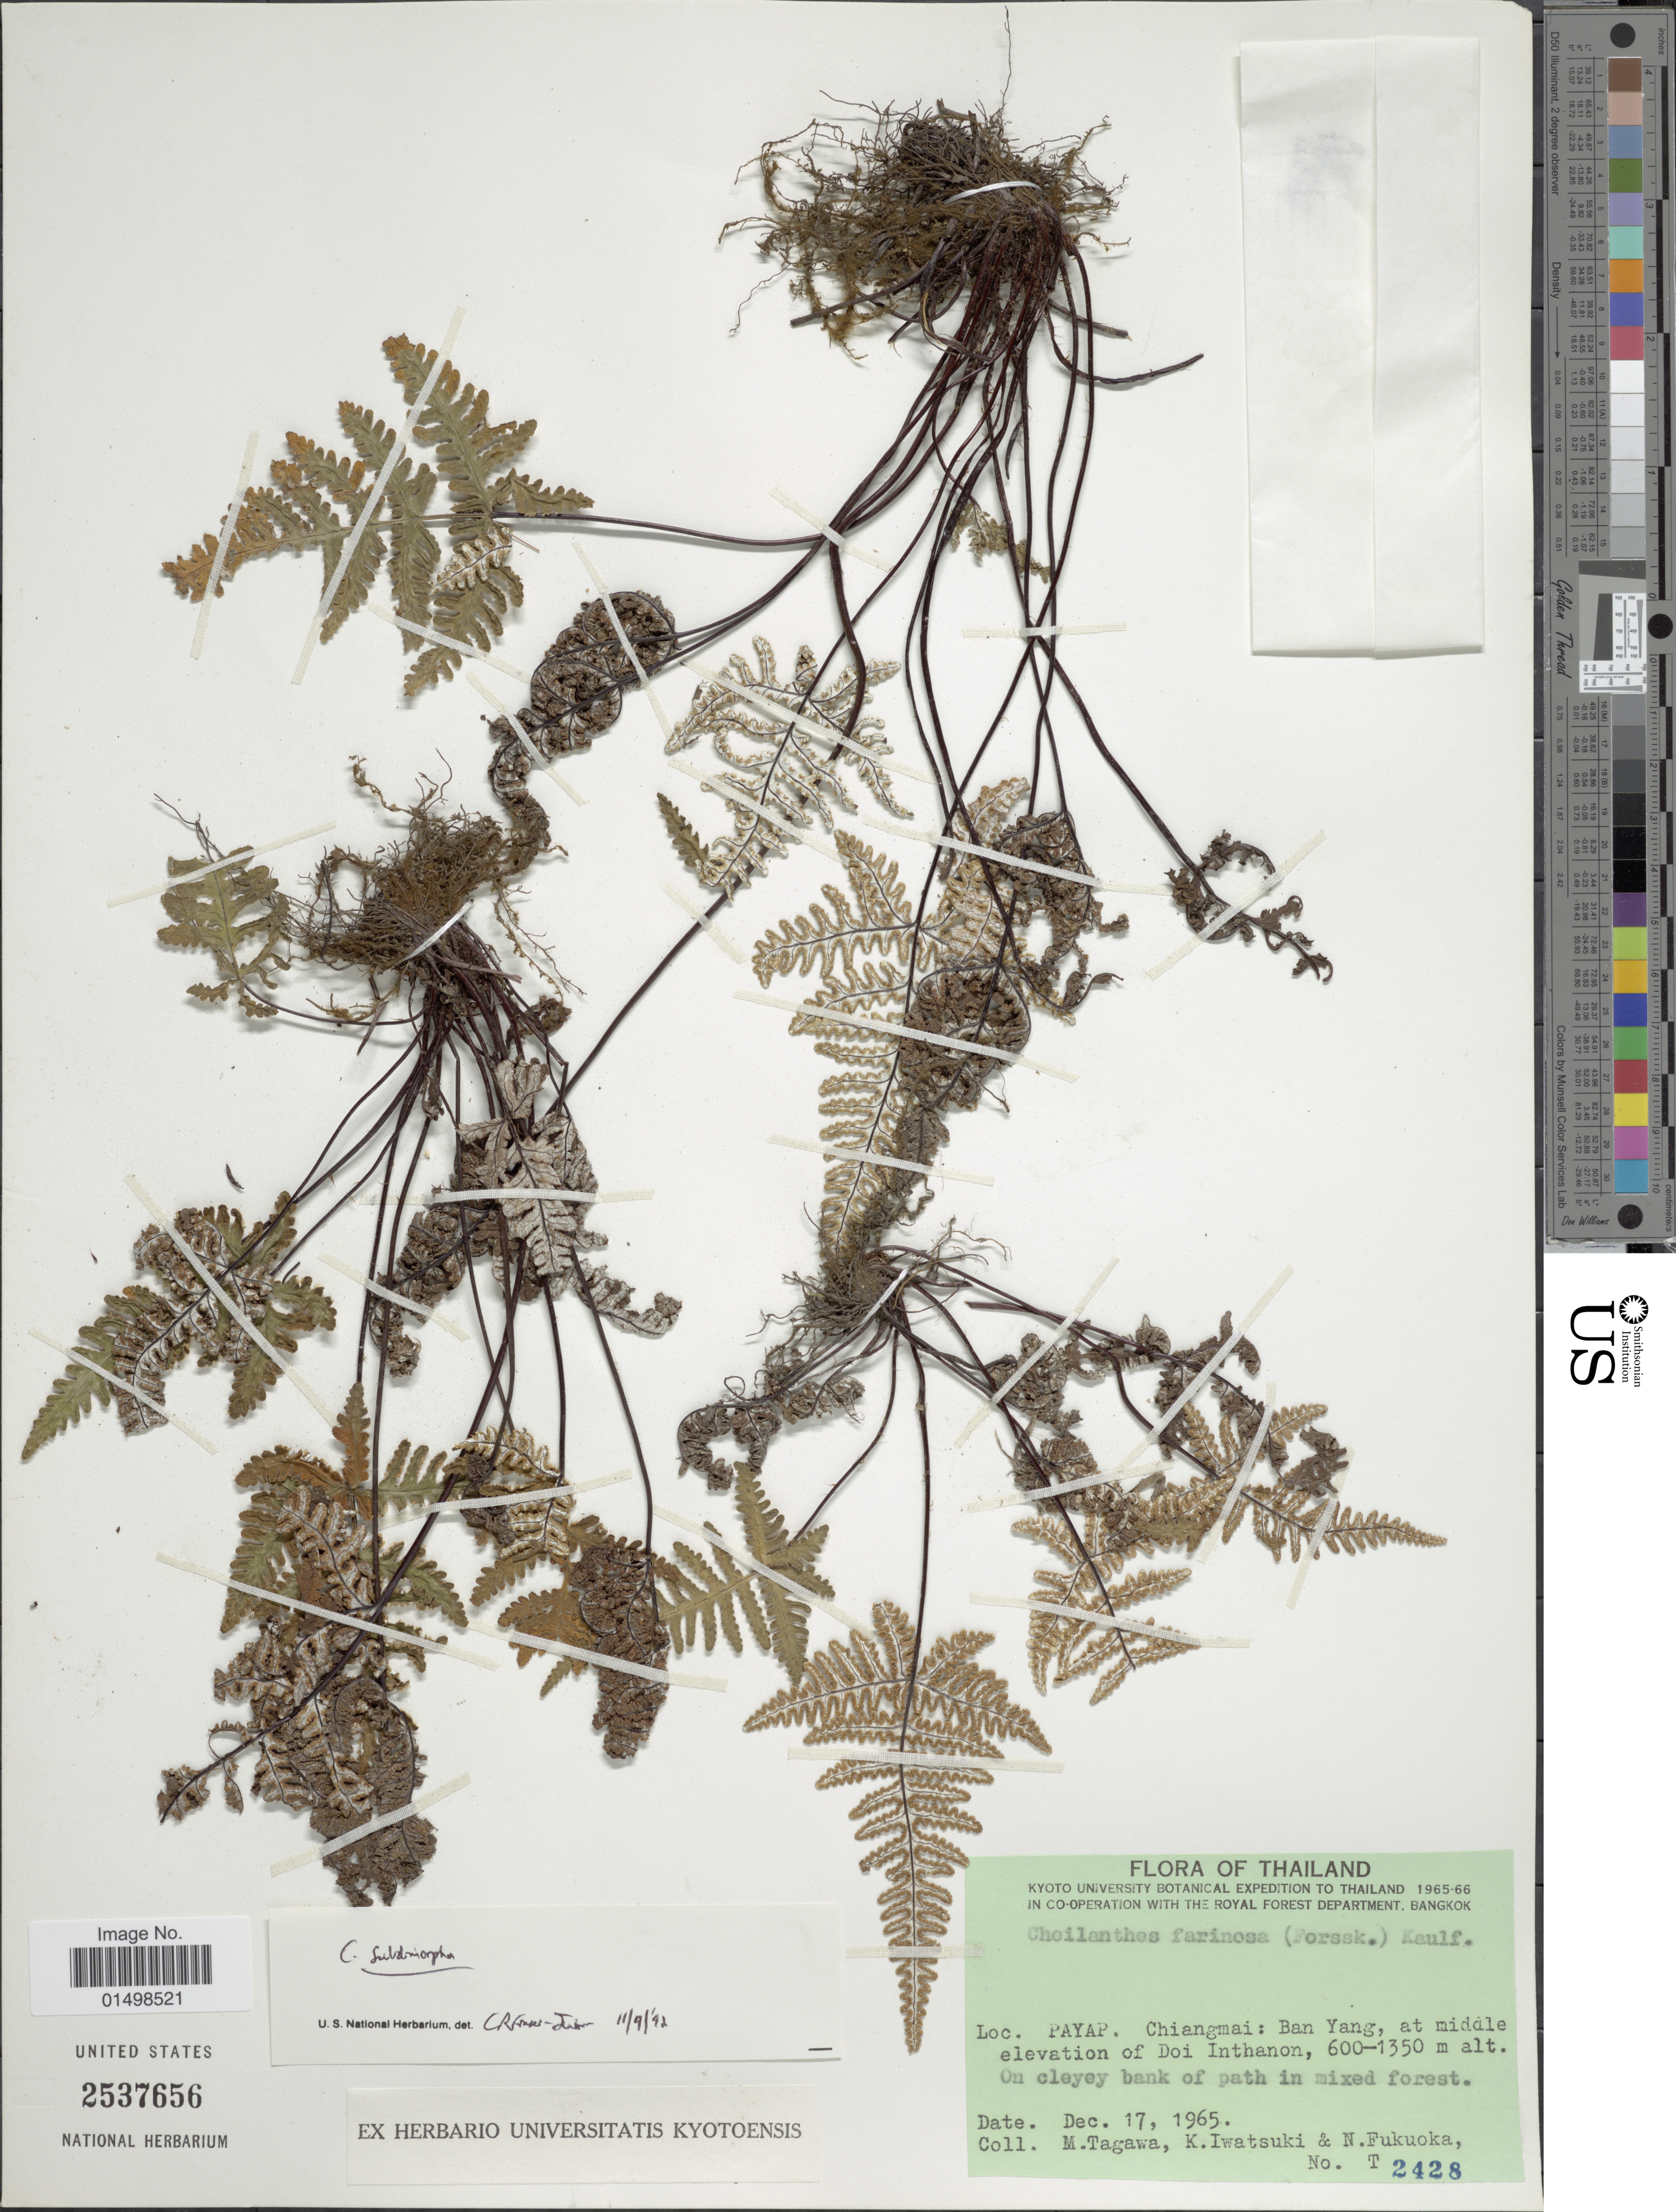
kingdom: Plantae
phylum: Tracheophyta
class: Polypodiopsida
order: Polypodiales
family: Pteridaceae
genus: Aleuritopteris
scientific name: Aleuritopteris farinosa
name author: (Forssk.) Fée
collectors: M. Tagawa, K. Iwatsuki & N. Fukuoka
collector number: T2428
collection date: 1965-12-17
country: Thailand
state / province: Chiang Mai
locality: Flora of Thailand, Payap. Chiangmai: Ban Yang, at middle elevation of Doi Inthanon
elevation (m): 600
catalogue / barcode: US 2537656